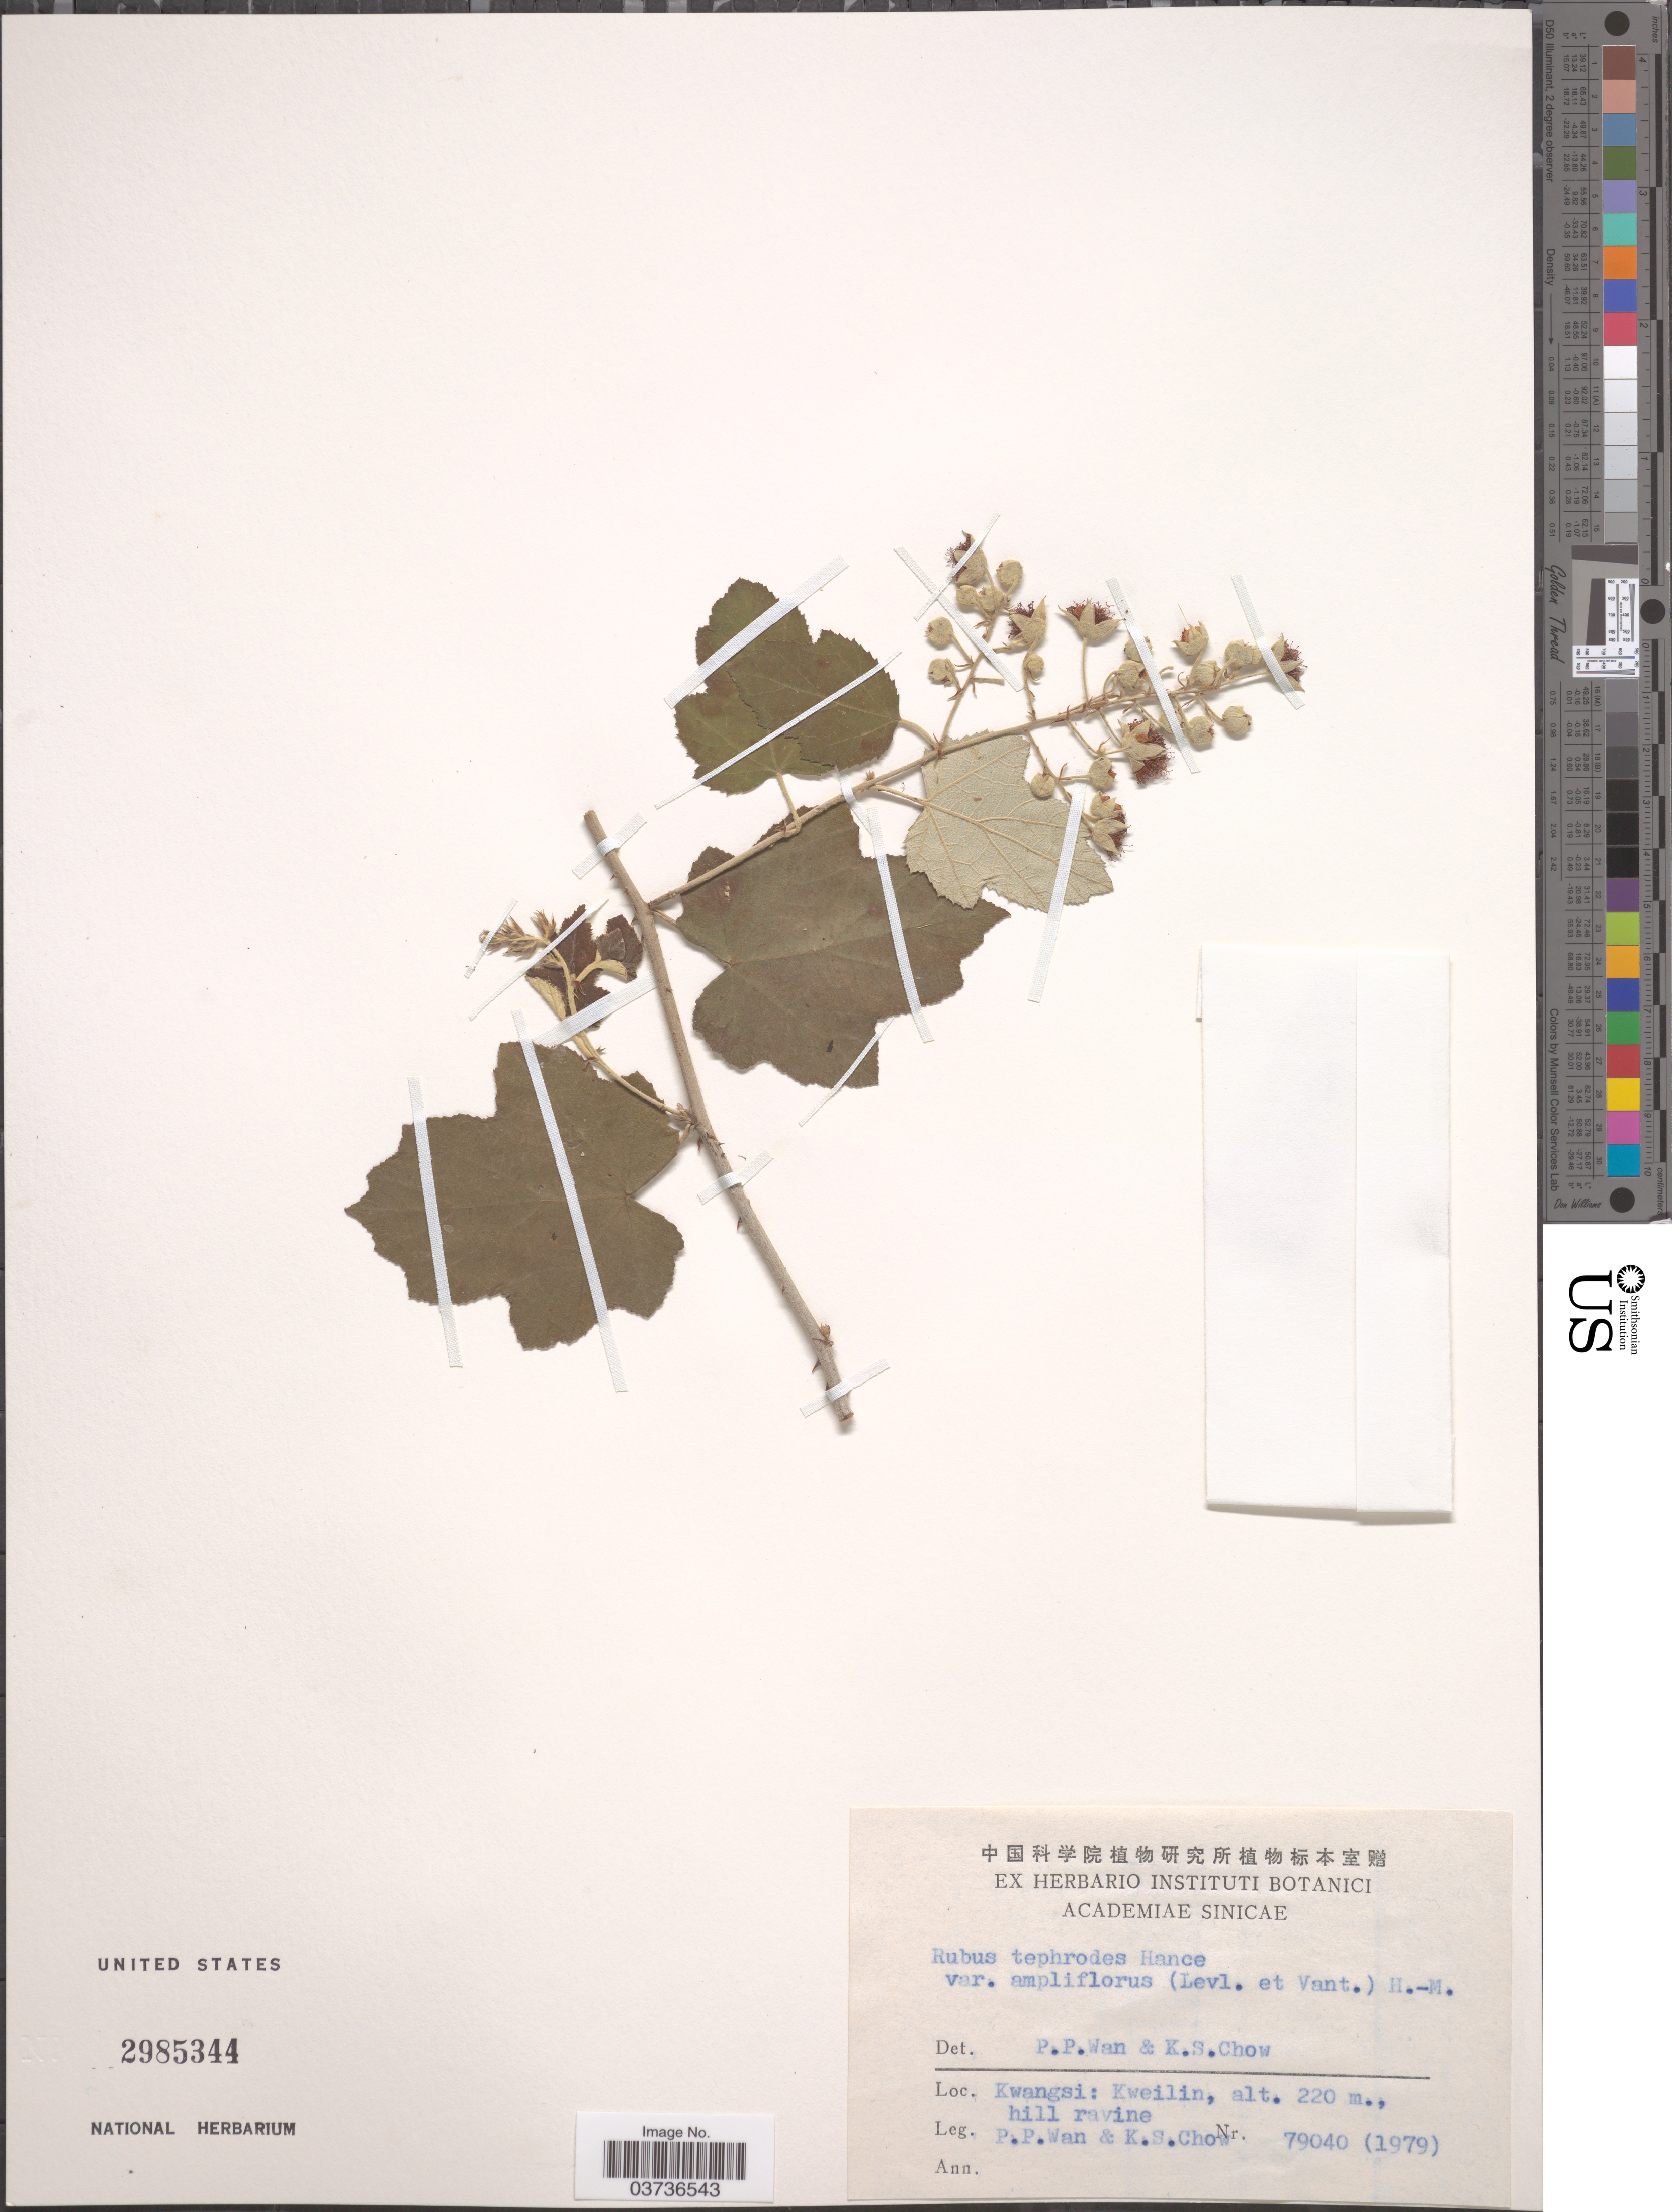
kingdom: Plantae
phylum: Tracheophyta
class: Magnoliopsida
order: Rosales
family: Rosaceae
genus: Rubus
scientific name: Rubus tephrodes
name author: Hance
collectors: P. Wan & K. S. Chow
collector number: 79040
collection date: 1979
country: China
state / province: Guangxi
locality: Kwangsi: Kweilin.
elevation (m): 220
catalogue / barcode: US 2985344